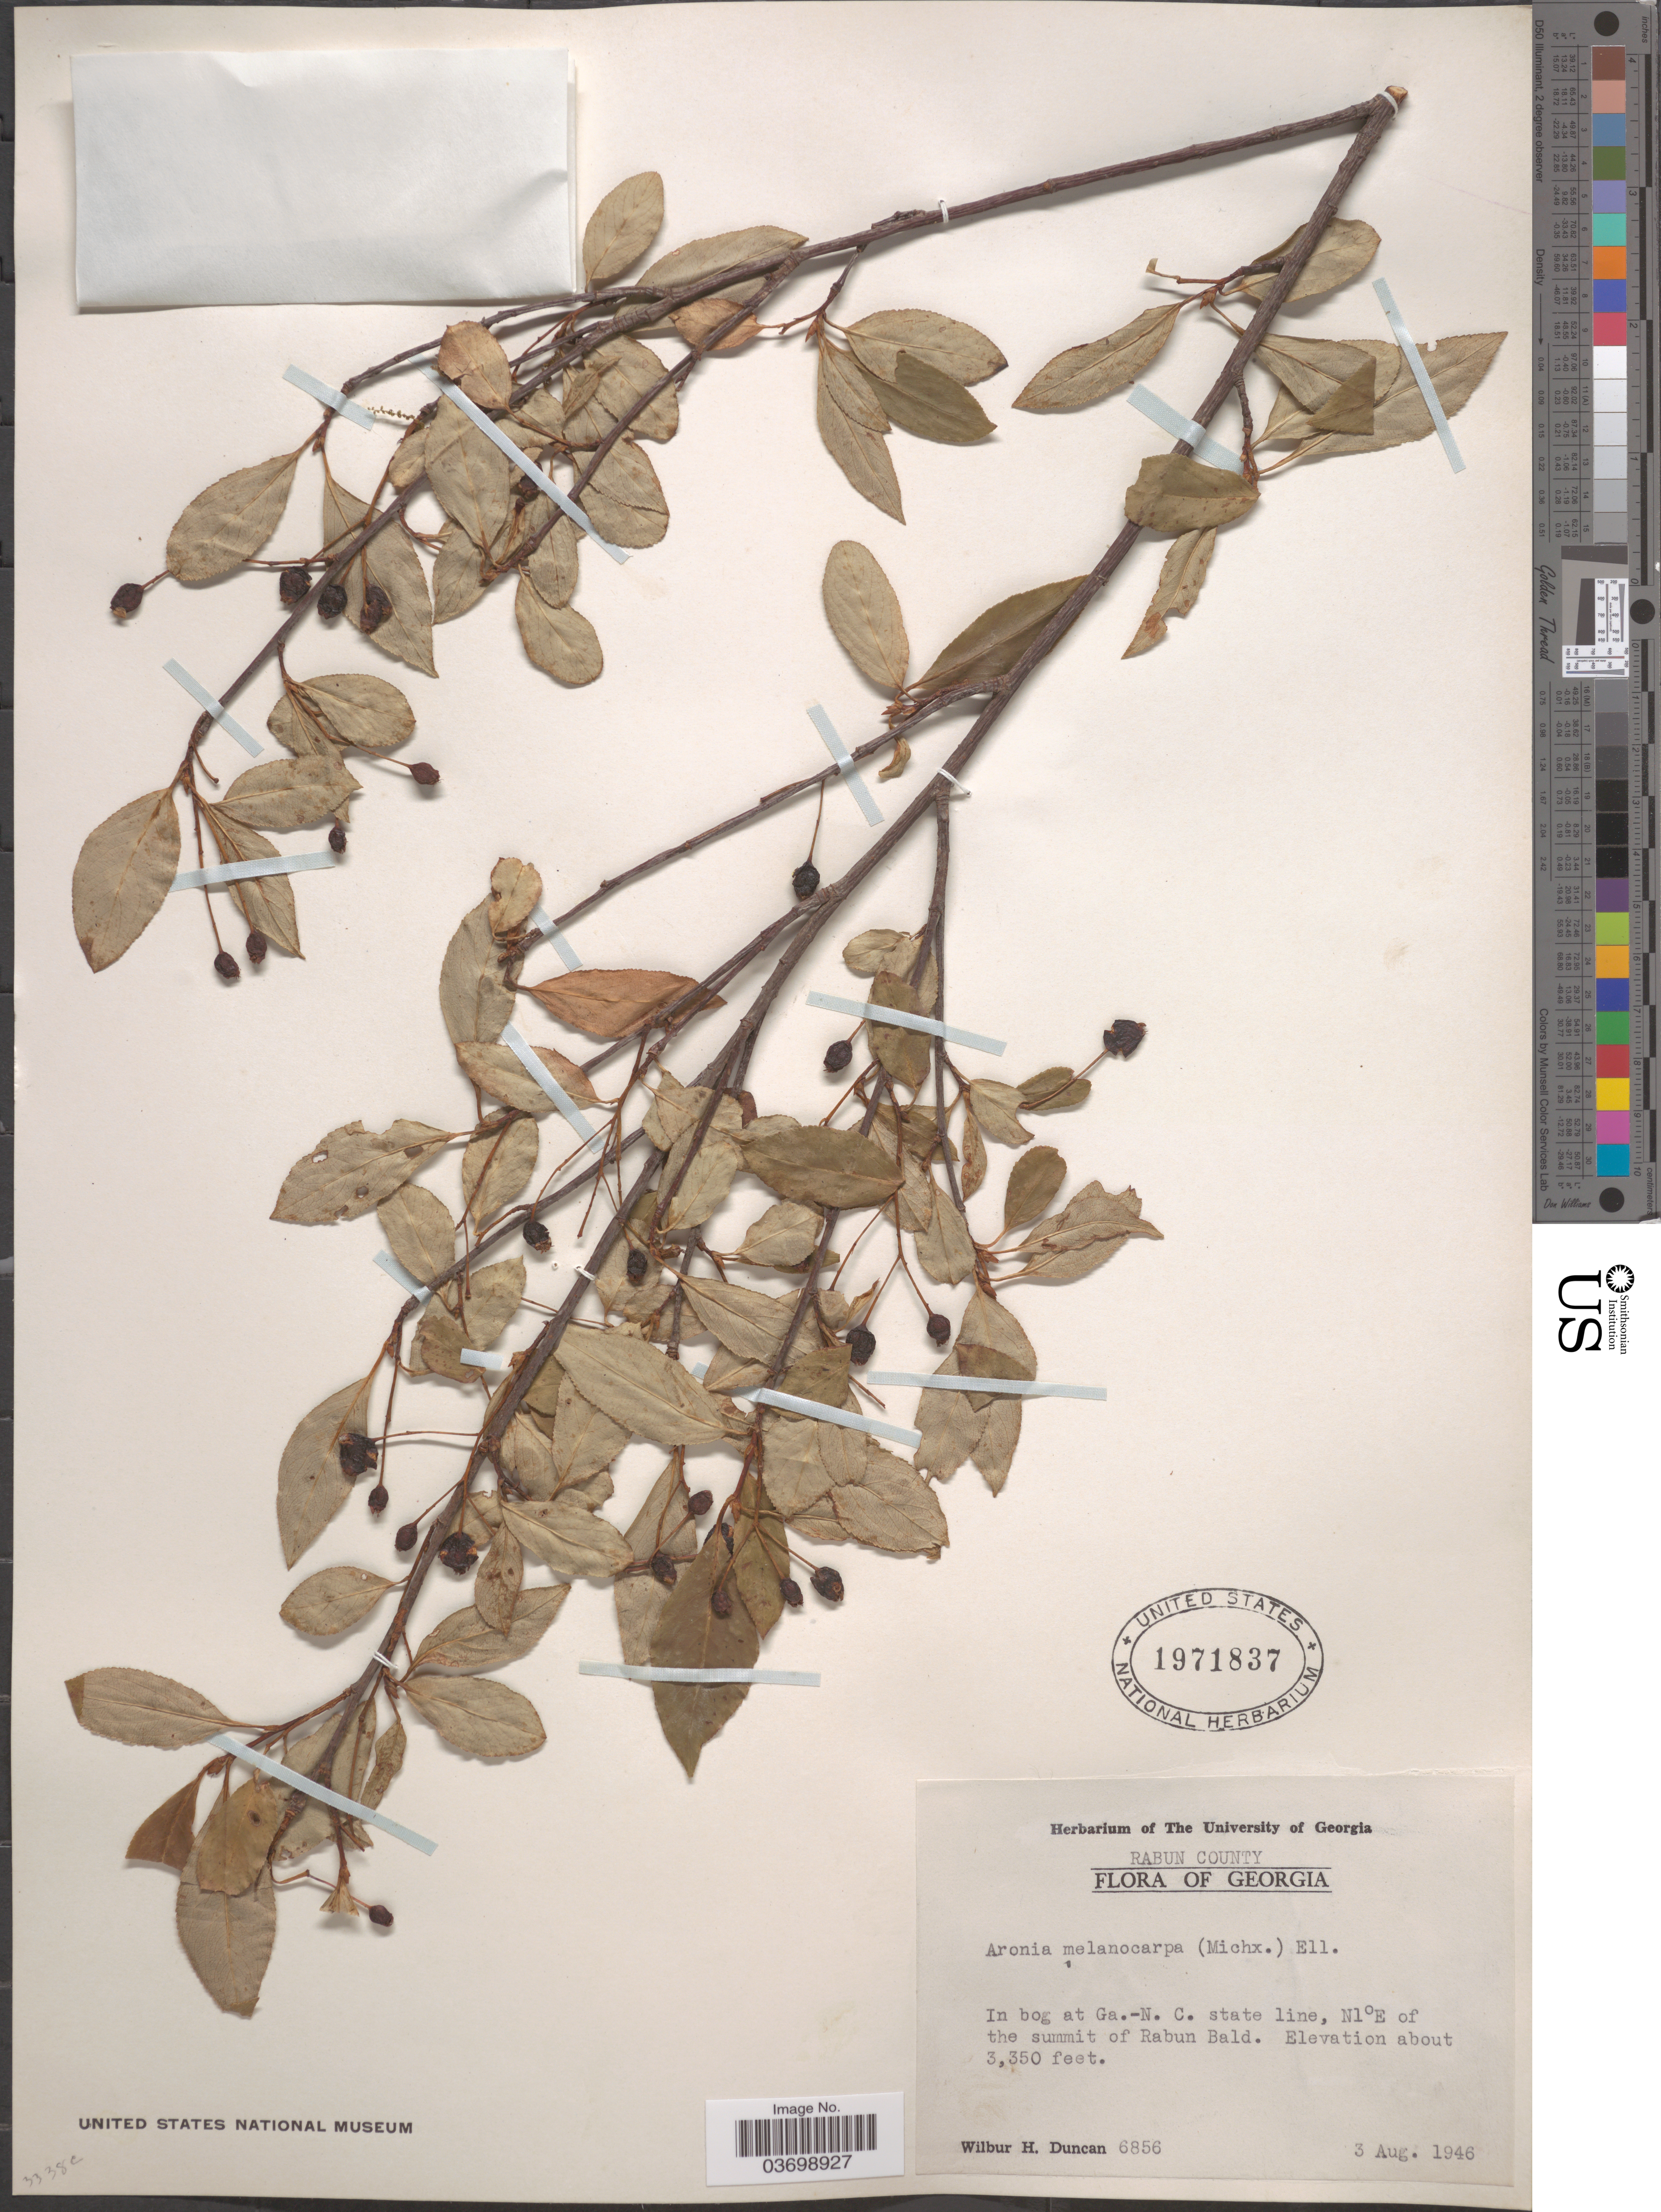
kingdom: Plantae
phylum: Tracheophyta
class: Magnoliopsida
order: Rosales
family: Rosaceae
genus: Aronia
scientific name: Aronia melanocarpa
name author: (Michx.) Elliott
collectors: W. H. Duncan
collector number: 6856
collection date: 1946-08-03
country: United States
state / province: Georgia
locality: Rabun County. In bog at Ga.- N. C. state line, N1° E of the summit of Rabun Bald.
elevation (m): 1021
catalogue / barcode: US 1971837